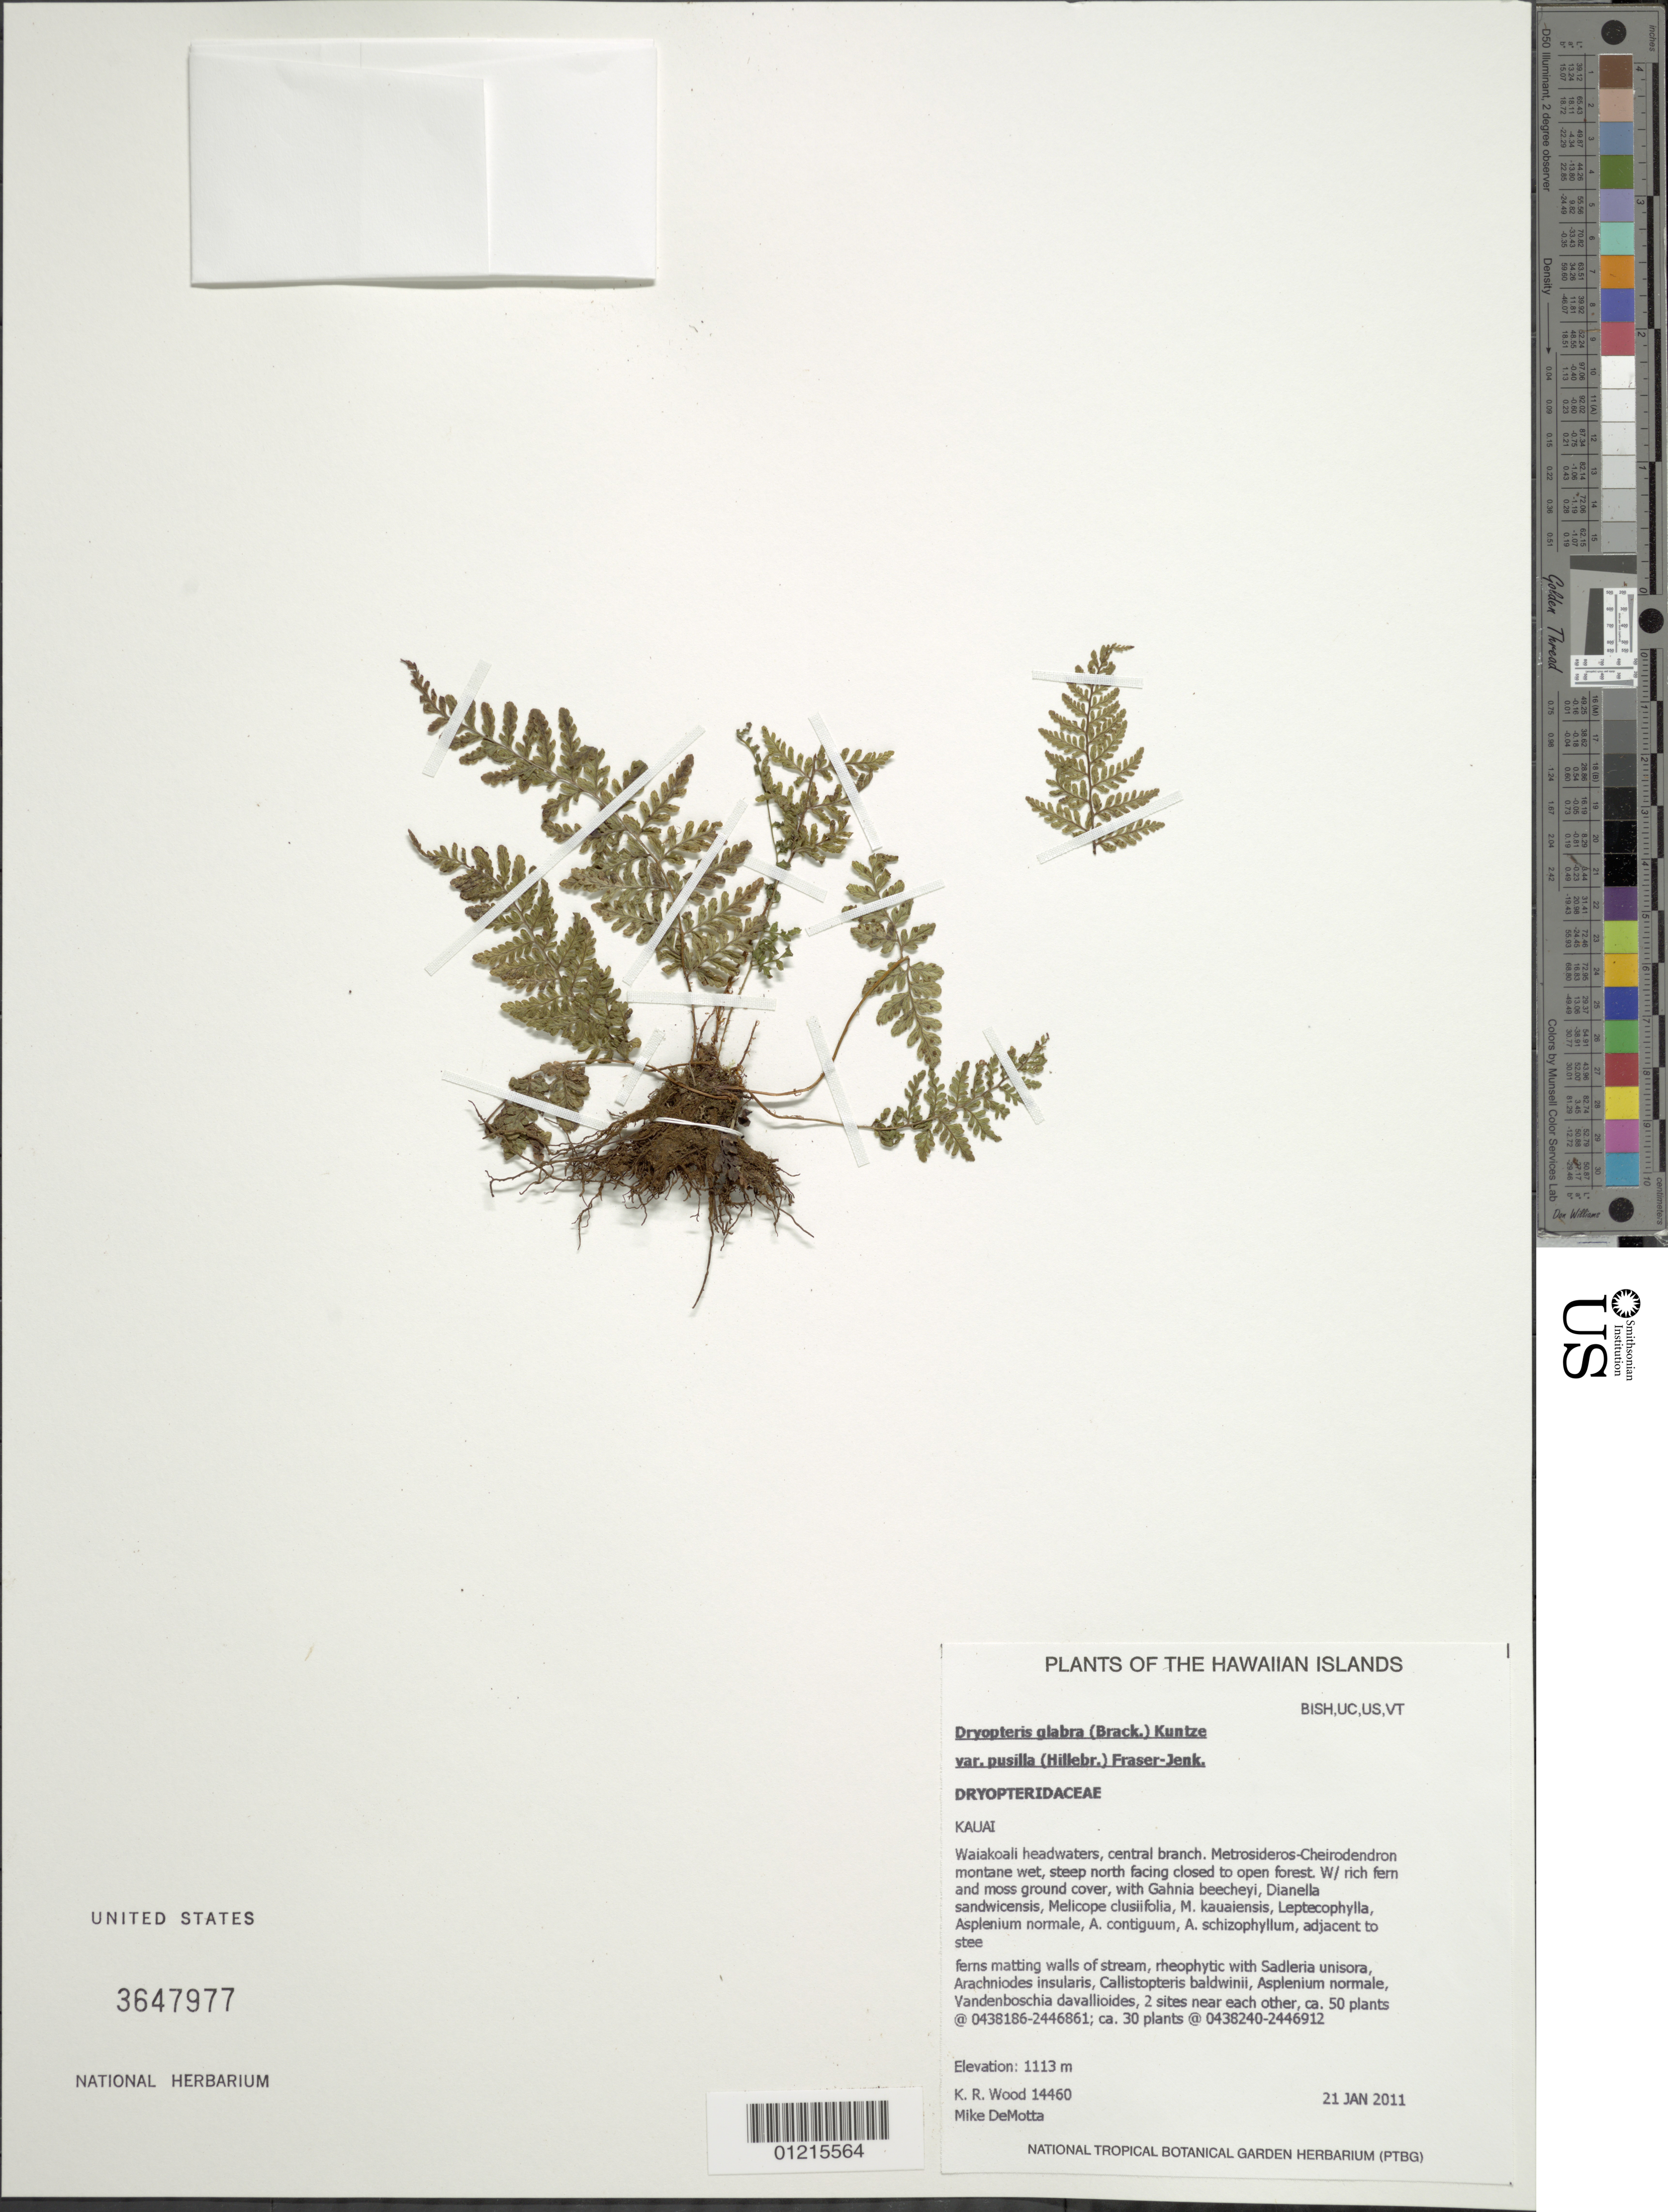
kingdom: Plantae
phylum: Tracheophyta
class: Polypodiopsida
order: Polypodiales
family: Dryopteridaceae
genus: Dryopteris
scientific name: Dryopteris glabra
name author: (Brack.) Kuntze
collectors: K. R. Wood & M. DeMotta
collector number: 14460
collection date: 2011-01-21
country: United States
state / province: Hawaii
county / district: Kaui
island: Kaua'i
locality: Waiakoali headwaters, central branch.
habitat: Montane wet forest.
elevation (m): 1113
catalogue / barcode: US 3647977